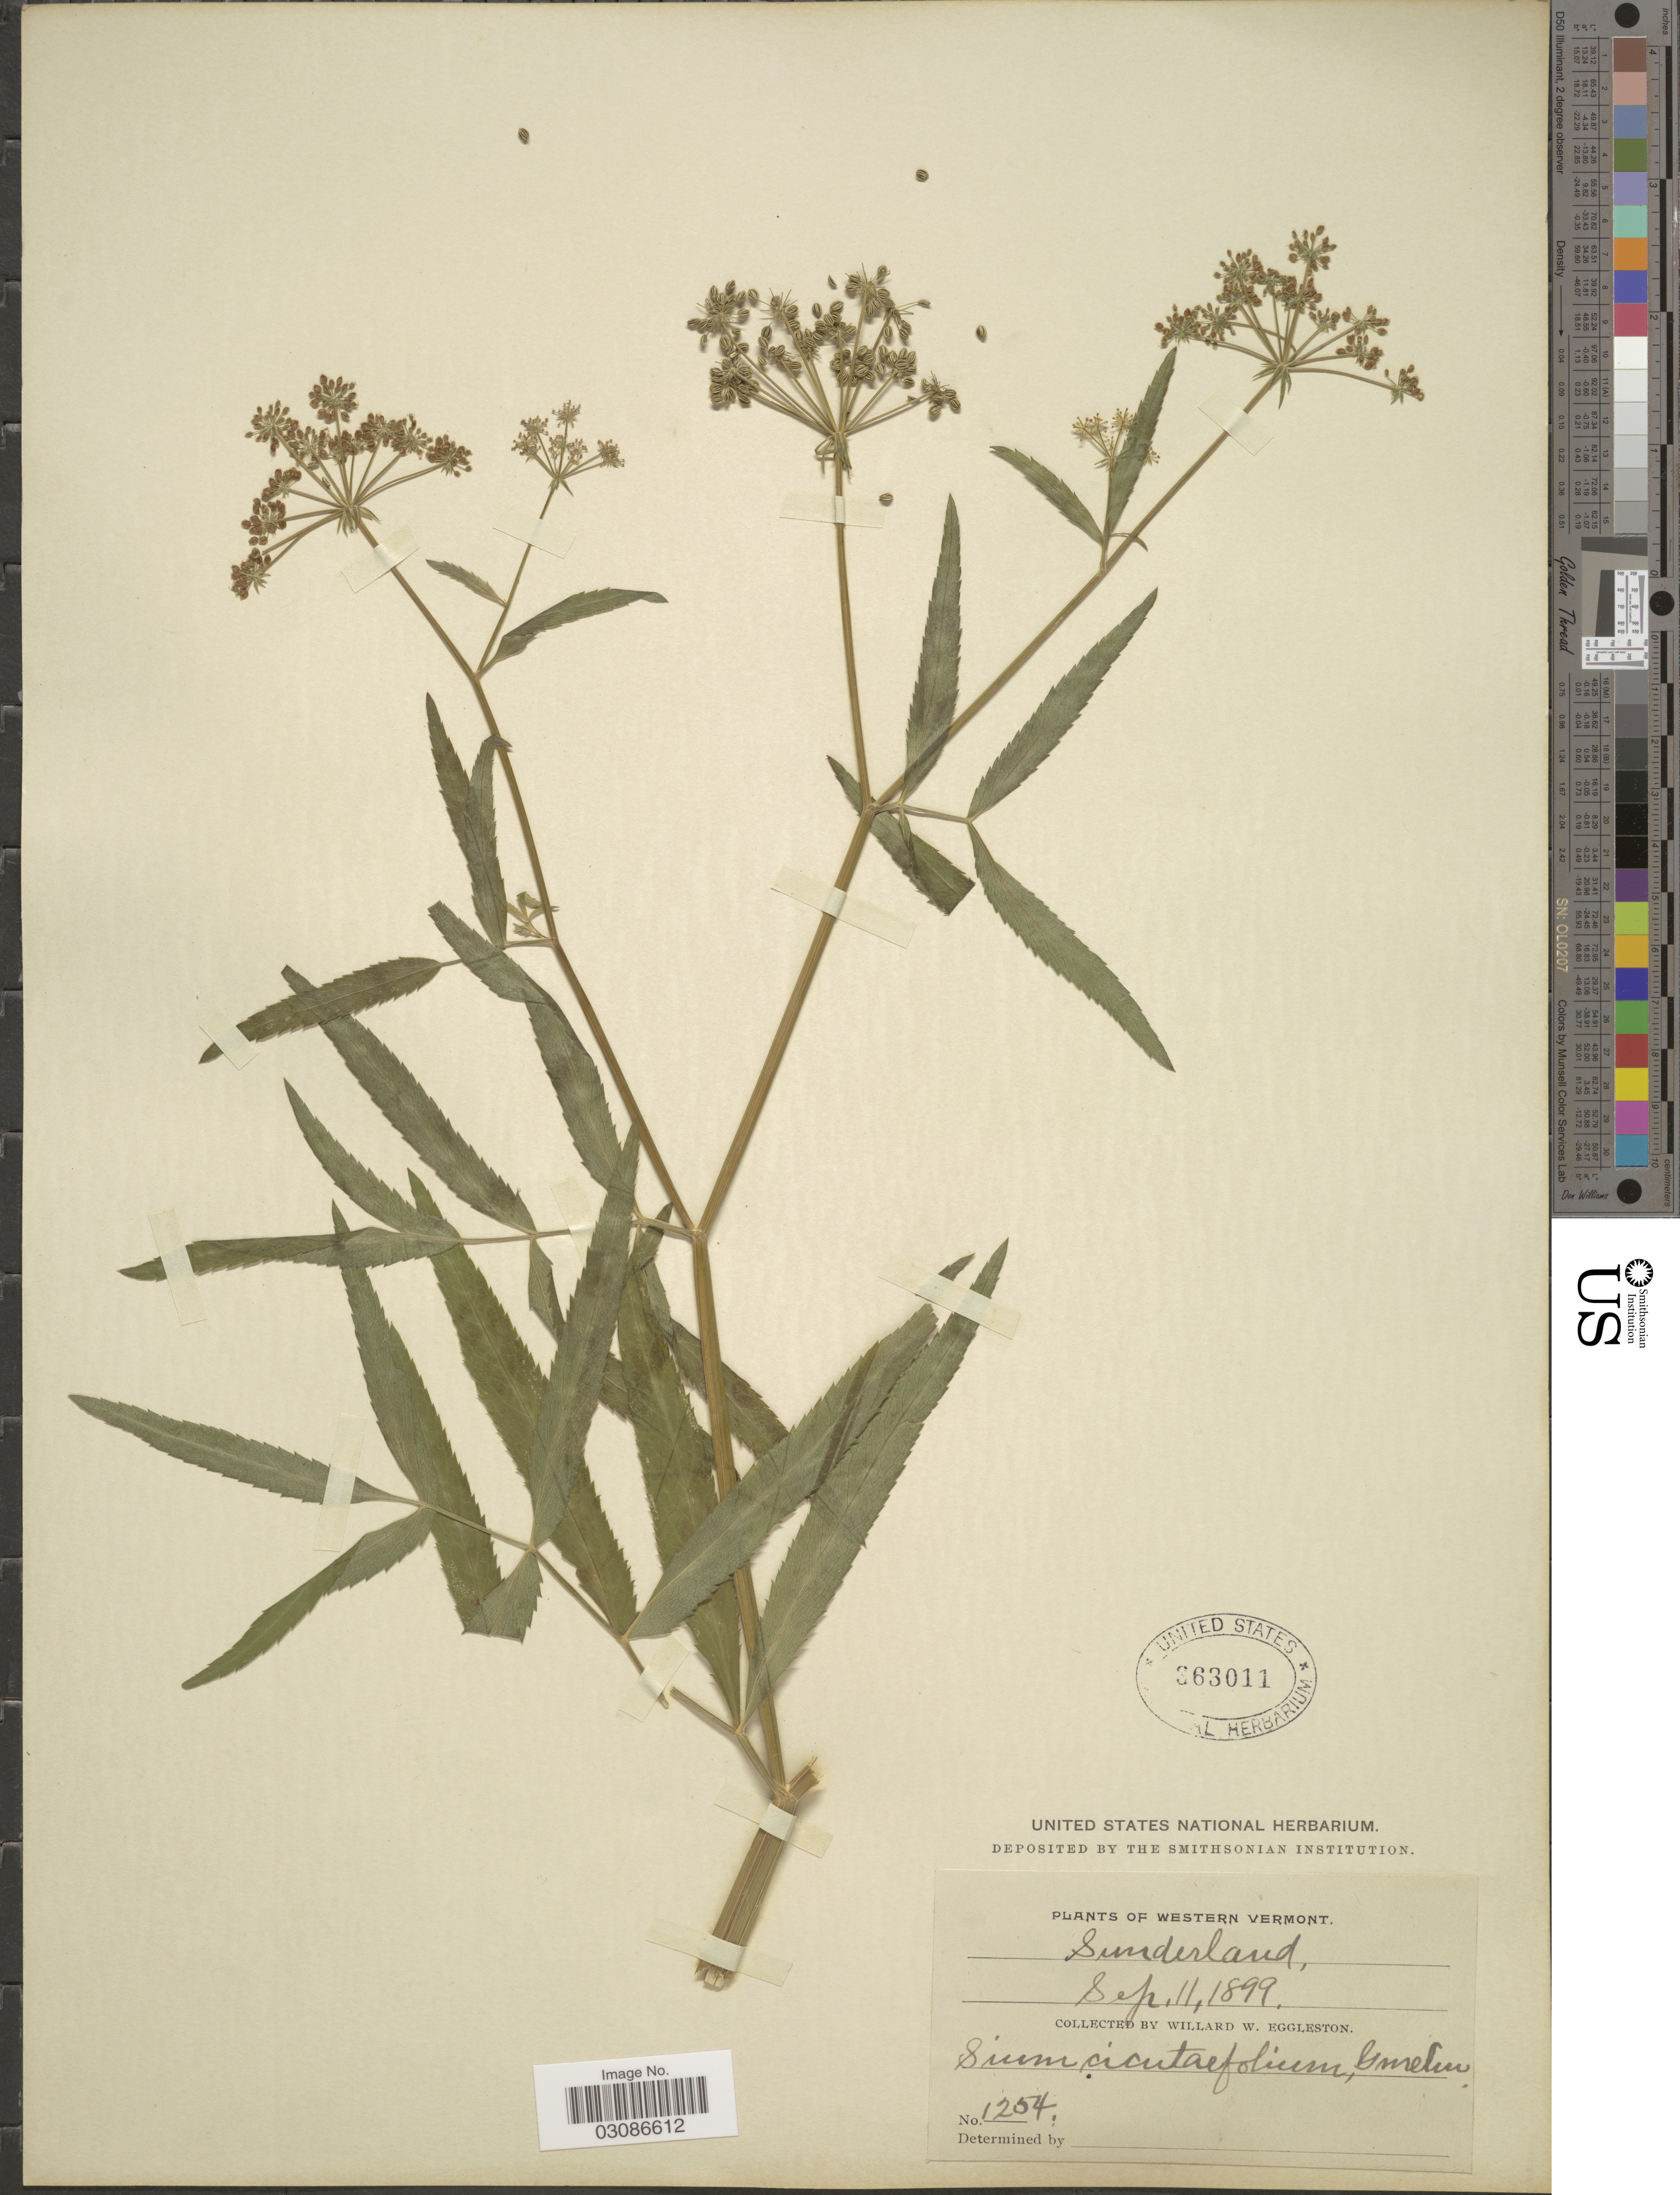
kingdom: Plantae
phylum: Tracheophyta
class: Magnoliopsida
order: Apiales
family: Apiaceae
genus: Sium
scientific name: Sium suave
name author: Walter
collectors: W. W. Eggleston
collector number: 1254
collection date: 1899-09-11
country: United States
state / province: Vermont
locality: Western Vermont, Sunderland.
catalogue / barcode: US 363011